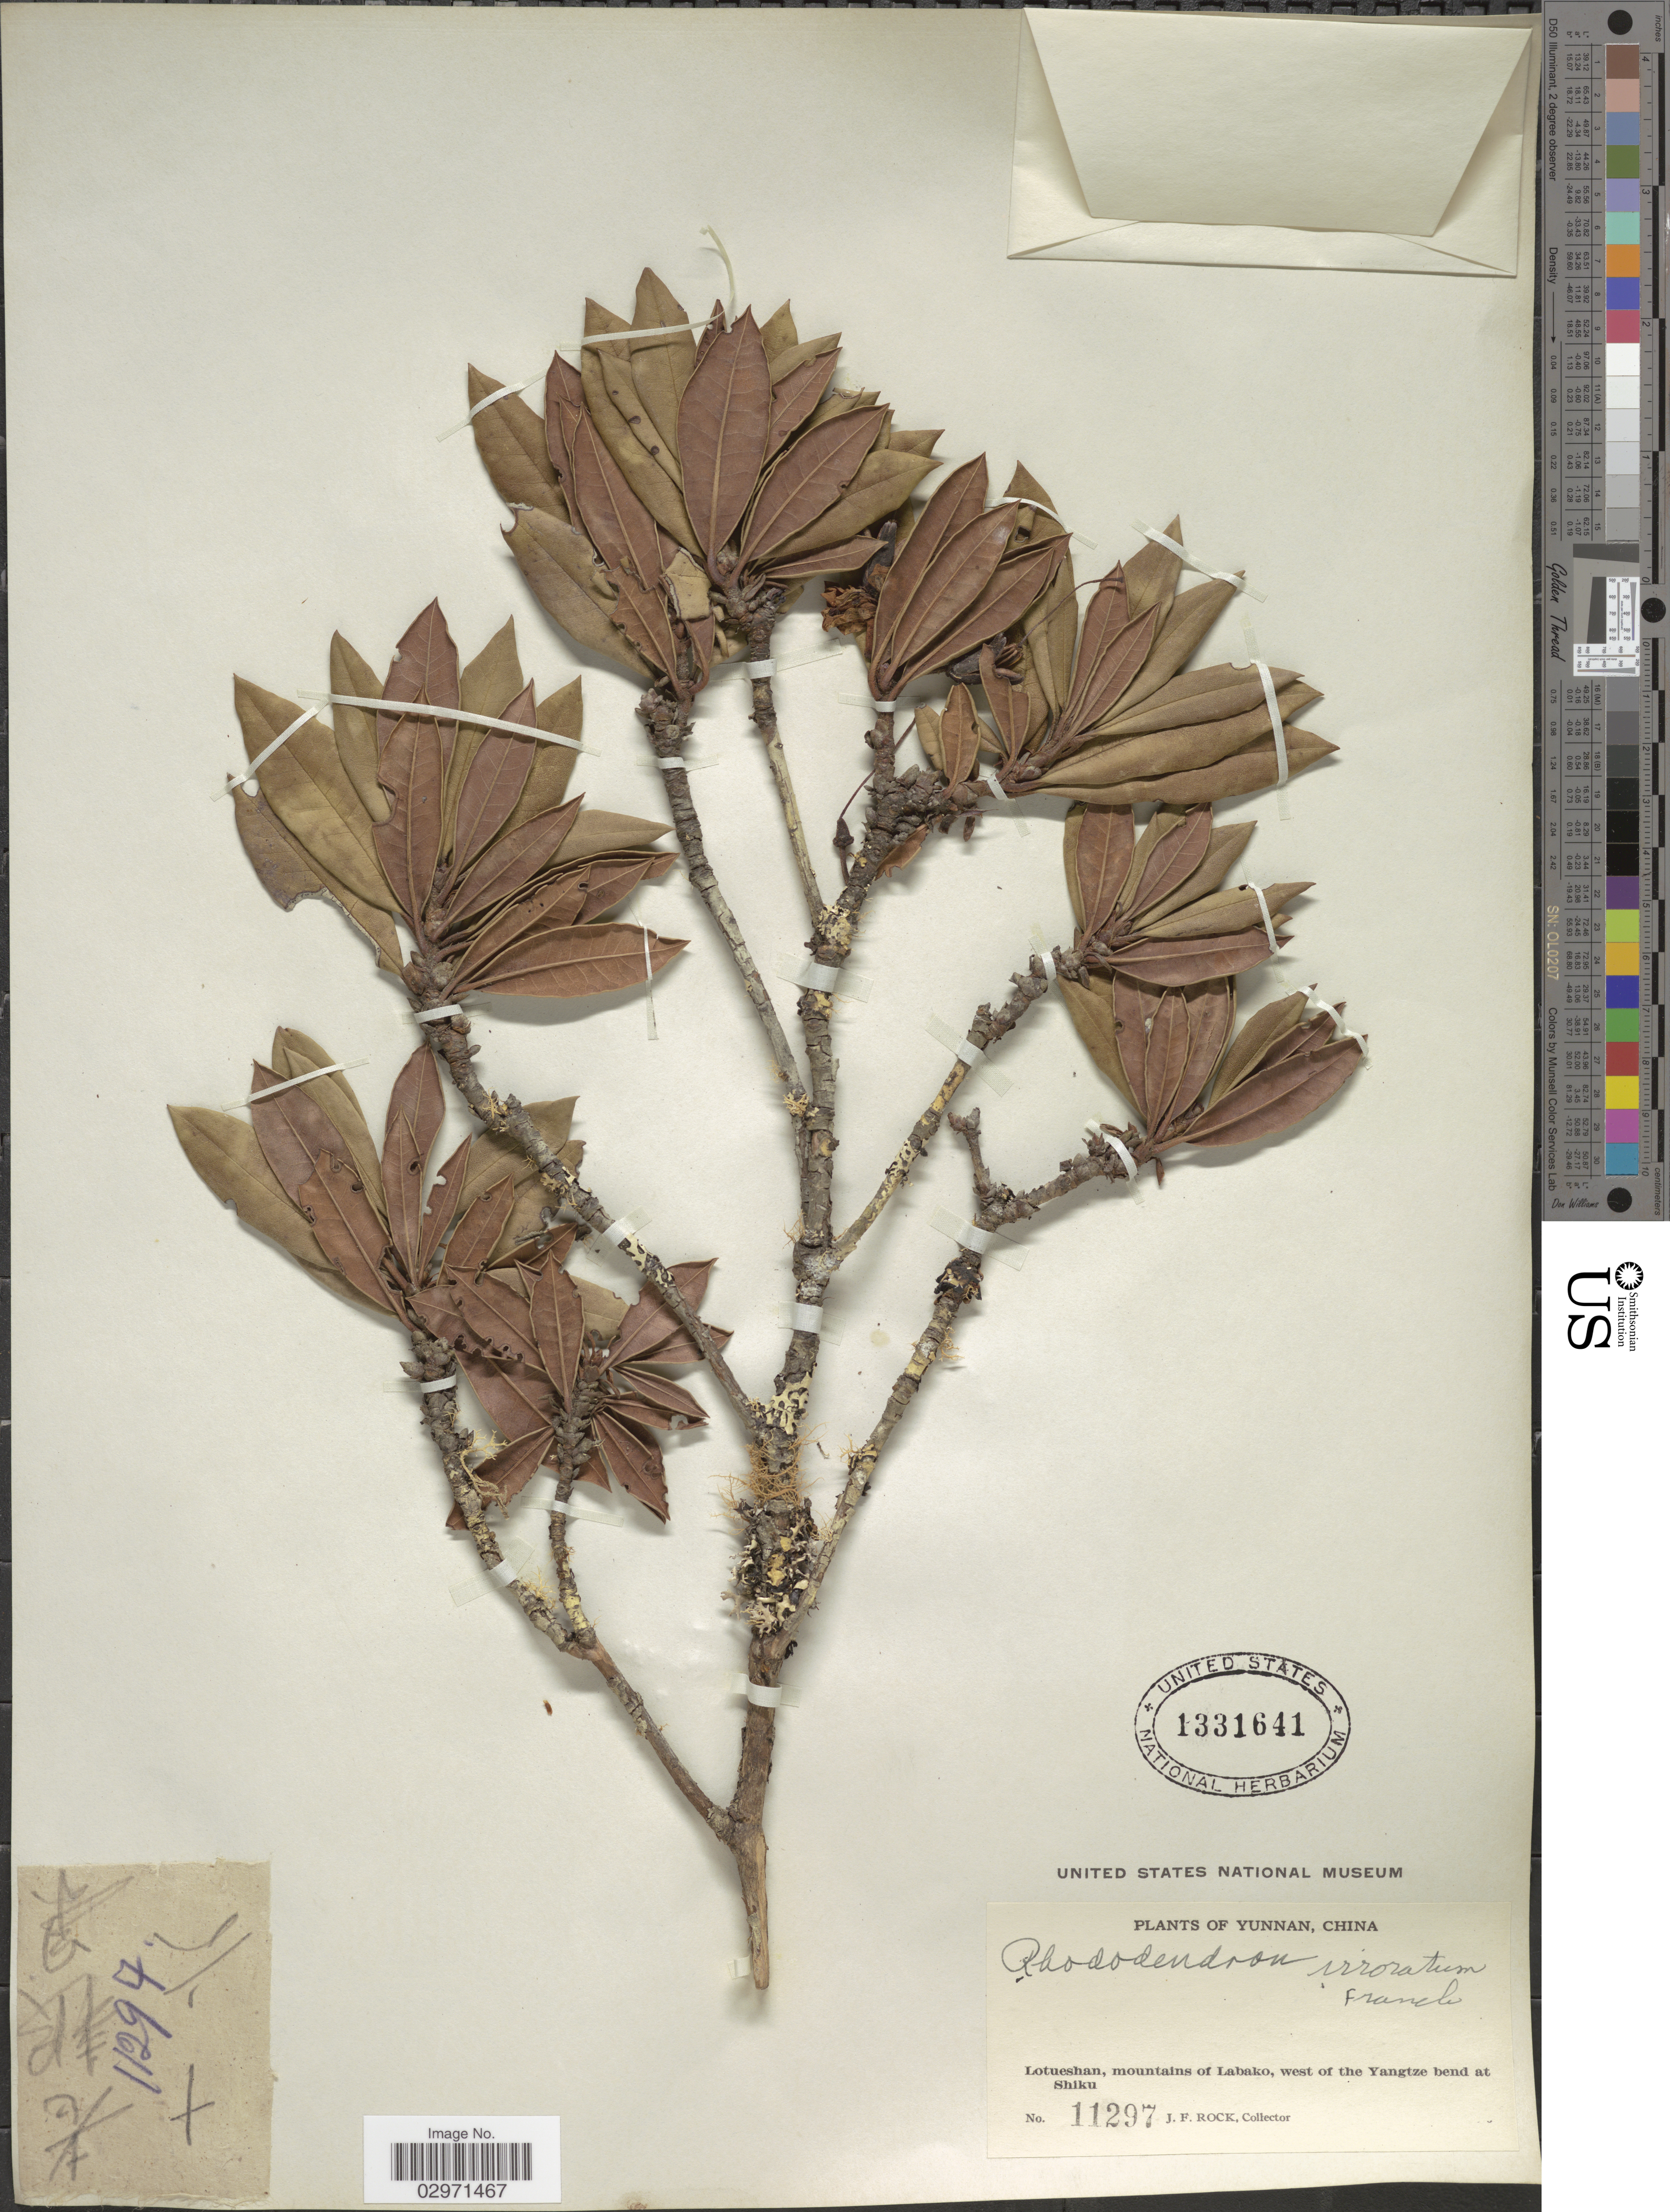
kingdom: Plantae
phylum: Tracheophyta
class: Magnoliopsida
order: Ericales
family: Ericaceae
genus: Rhododendron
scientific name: Rhododendron irroratum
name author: Franch.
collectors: J. Rock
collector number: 11297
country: China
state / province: Yunnan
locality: Lotueshan, mountains of Labako, west of the Yangtze bend at Shiku.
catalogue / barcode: US 1331641